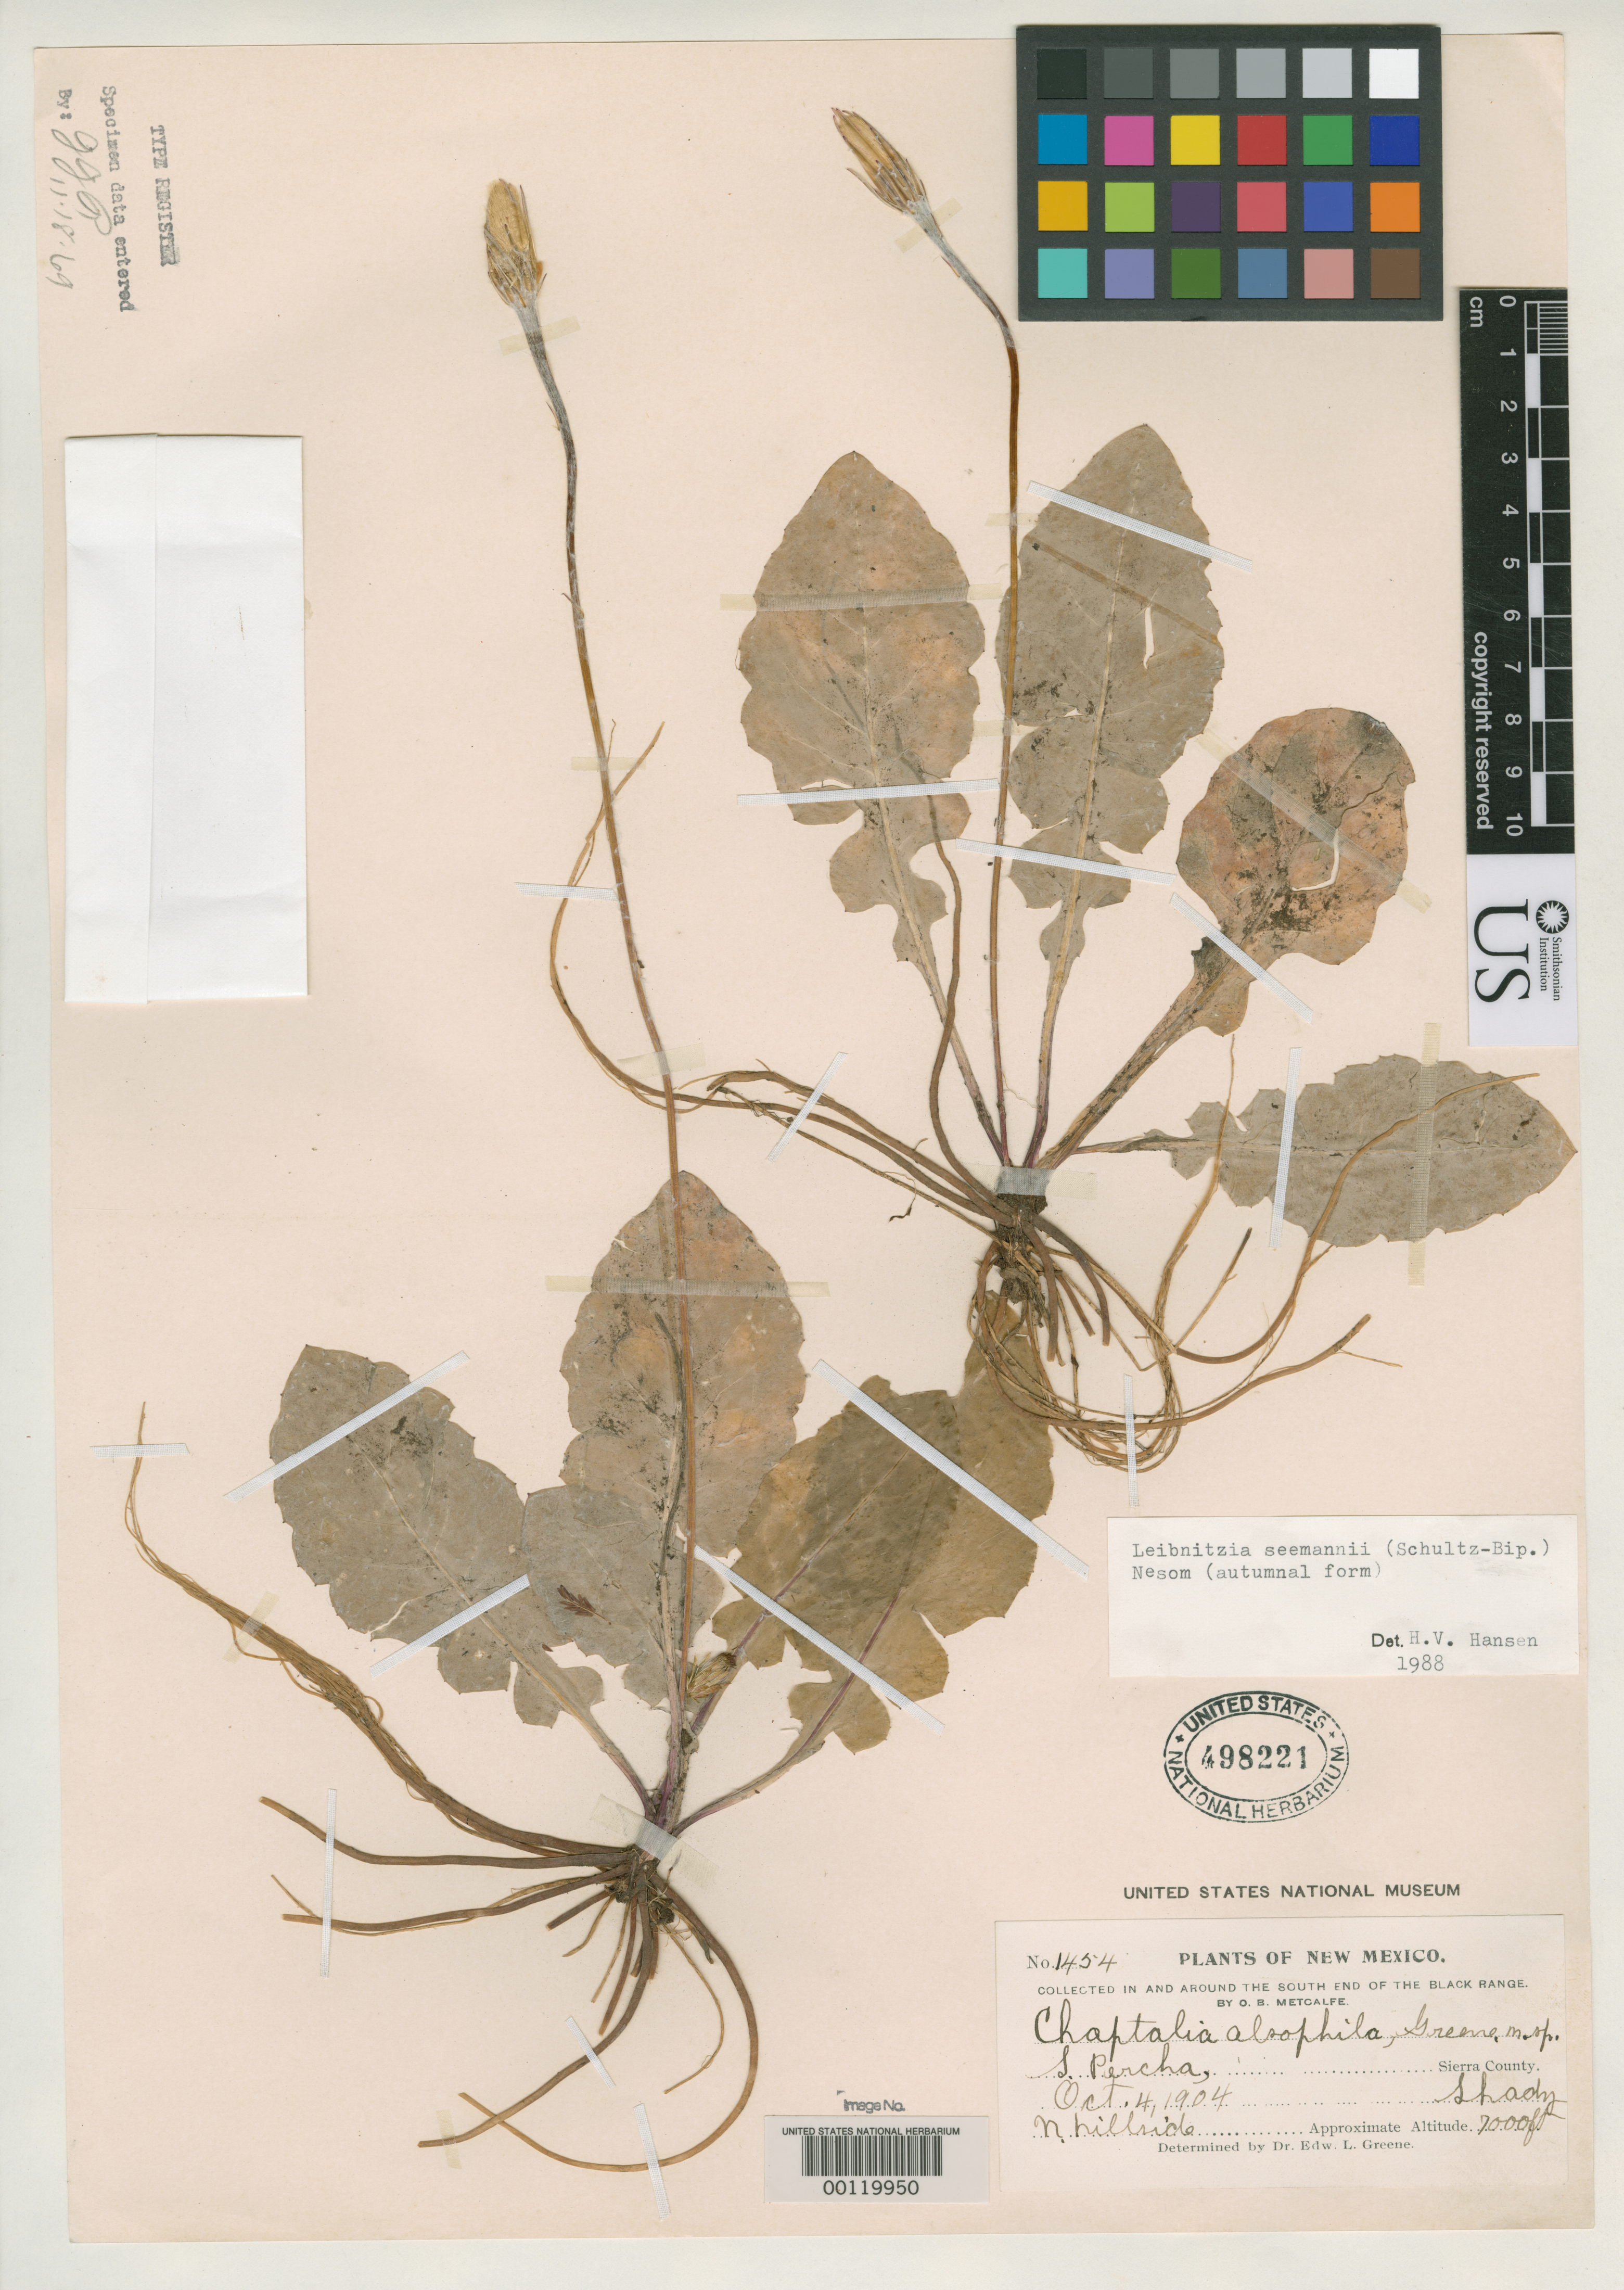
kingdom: Plantae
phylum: Tracheophyta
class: Magnoliopsida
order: Asterales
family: Asteraceae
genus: Chaptalia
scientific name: Chaptalia alsophila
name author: Greene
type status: Isotype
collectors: O. B. Metcalfe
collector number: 1454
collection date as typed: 04 Oct 1904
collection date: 1904-10-04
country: United States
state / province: New Mexico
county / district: Sierra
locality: S. Percha [South Percha Creek?].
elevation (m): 2134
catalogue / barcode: US 498221